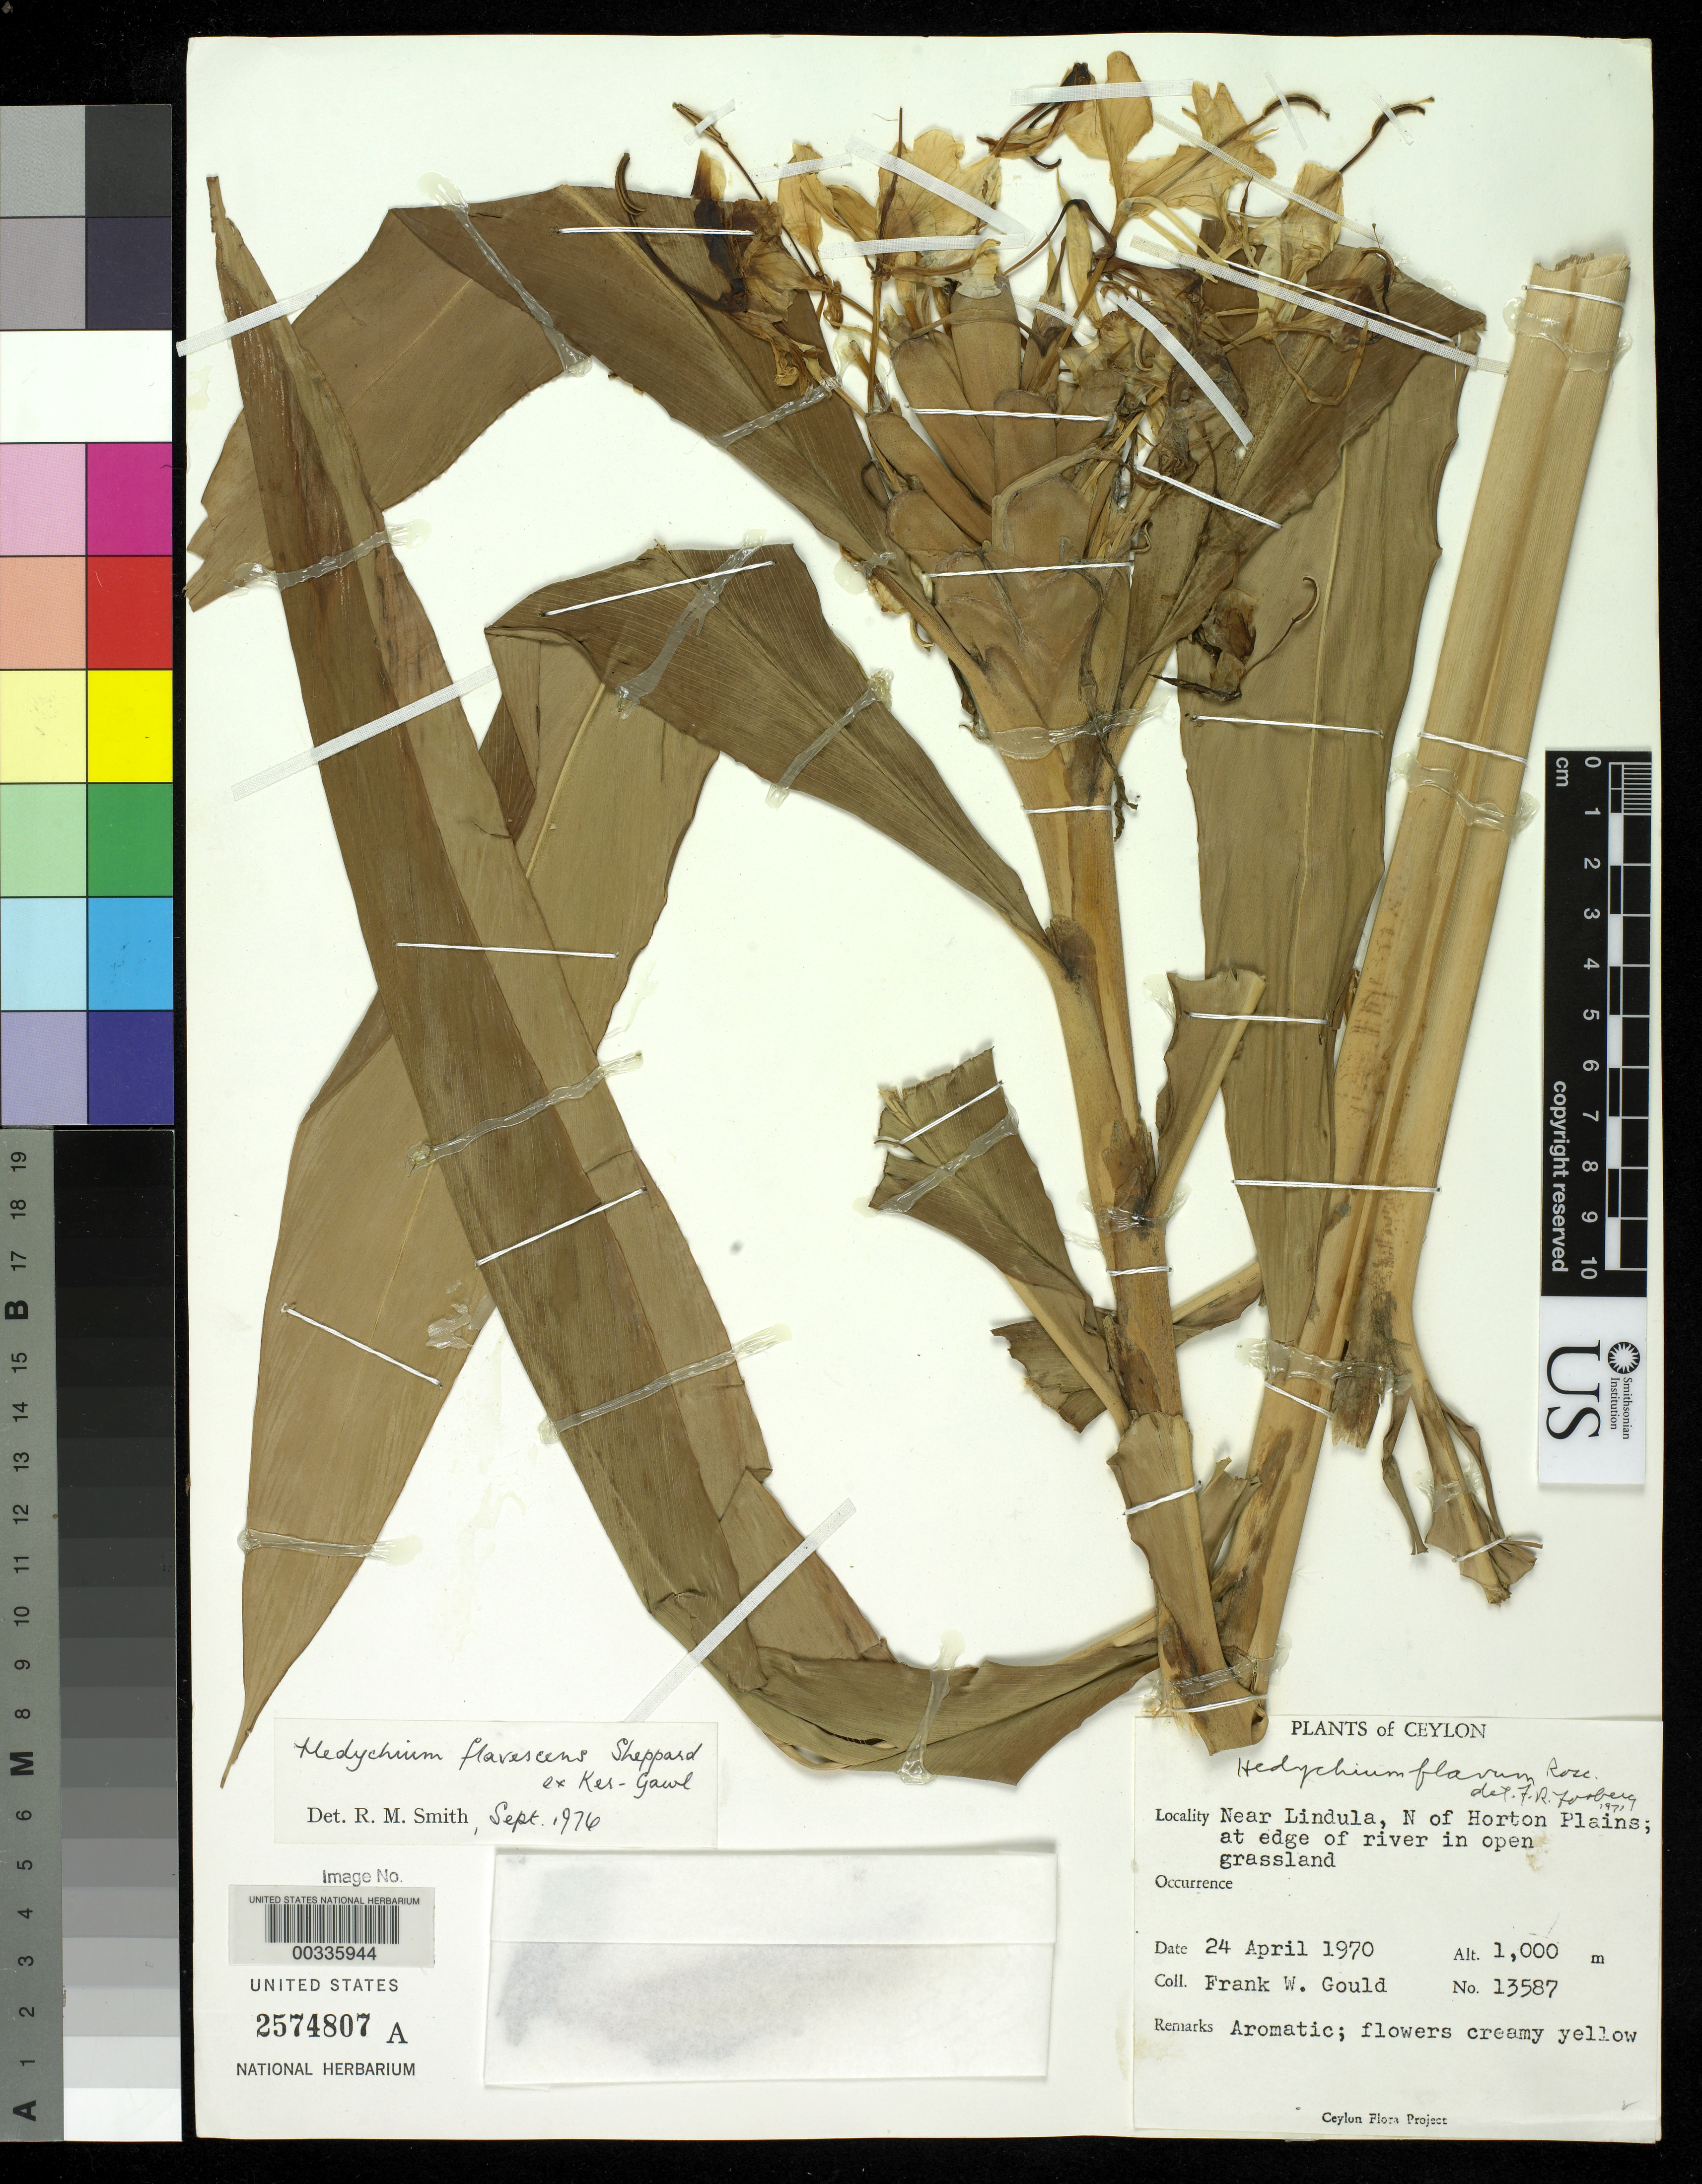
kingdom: Plantae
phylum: Tracheophyta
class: Liliopsida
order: Zingiberales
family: Zingiberaceae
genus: Hedychium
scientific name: Hedychium flavescens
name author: Carey ex Roscoe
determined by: Smith, R. M.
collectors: F. W. Gould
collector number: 13587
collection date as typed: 24 Apr 1970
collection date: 1970-04-24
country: Sri Lanka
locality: Plants of ceylon, near lindula, n of horton plains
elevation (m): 1000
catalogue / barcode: US 2574807A